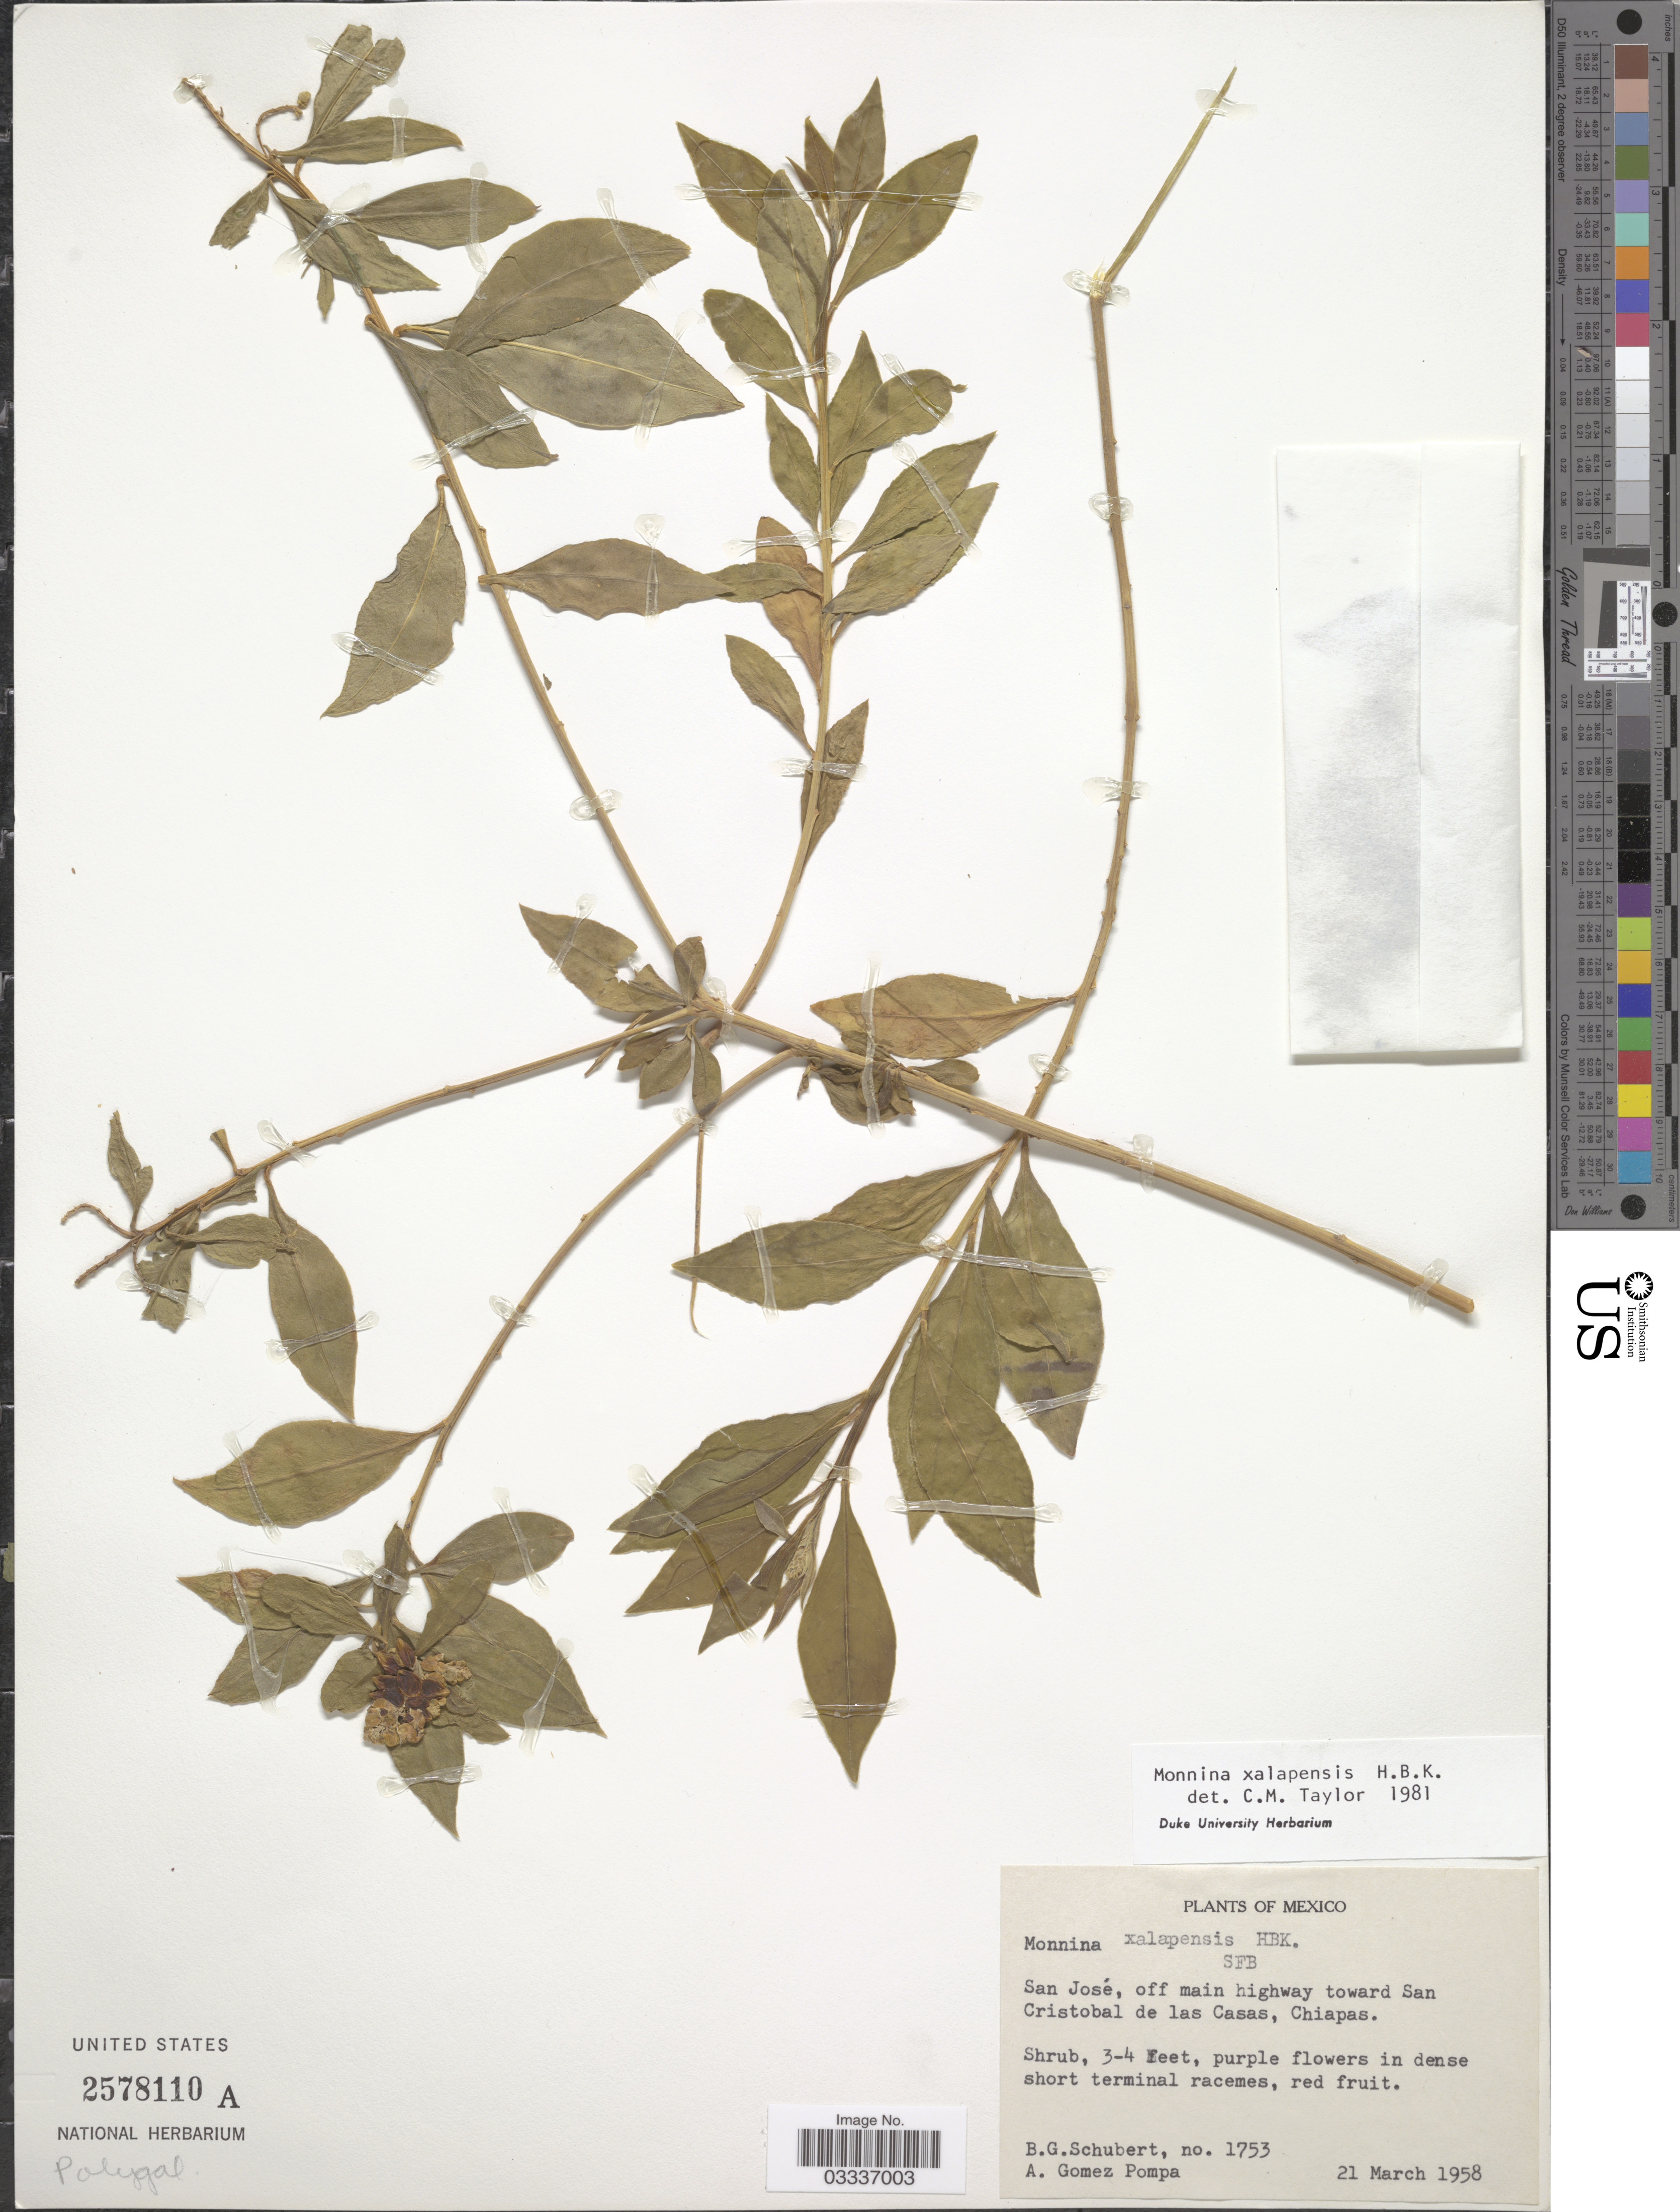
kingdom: Plantae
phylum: Tracheophyta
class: Magnoliopsida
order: Fabales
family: Polygalaceae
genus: Monnina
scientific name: Monnina xalapensis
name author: Kunth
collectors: B. Schubert & A. Gómez Pompa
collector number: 1753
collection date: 1958-03-21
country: Mexico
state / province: Chiapas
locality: San José, off main highway toward San Cristobal de las Casas.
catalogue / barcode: US 2578110A